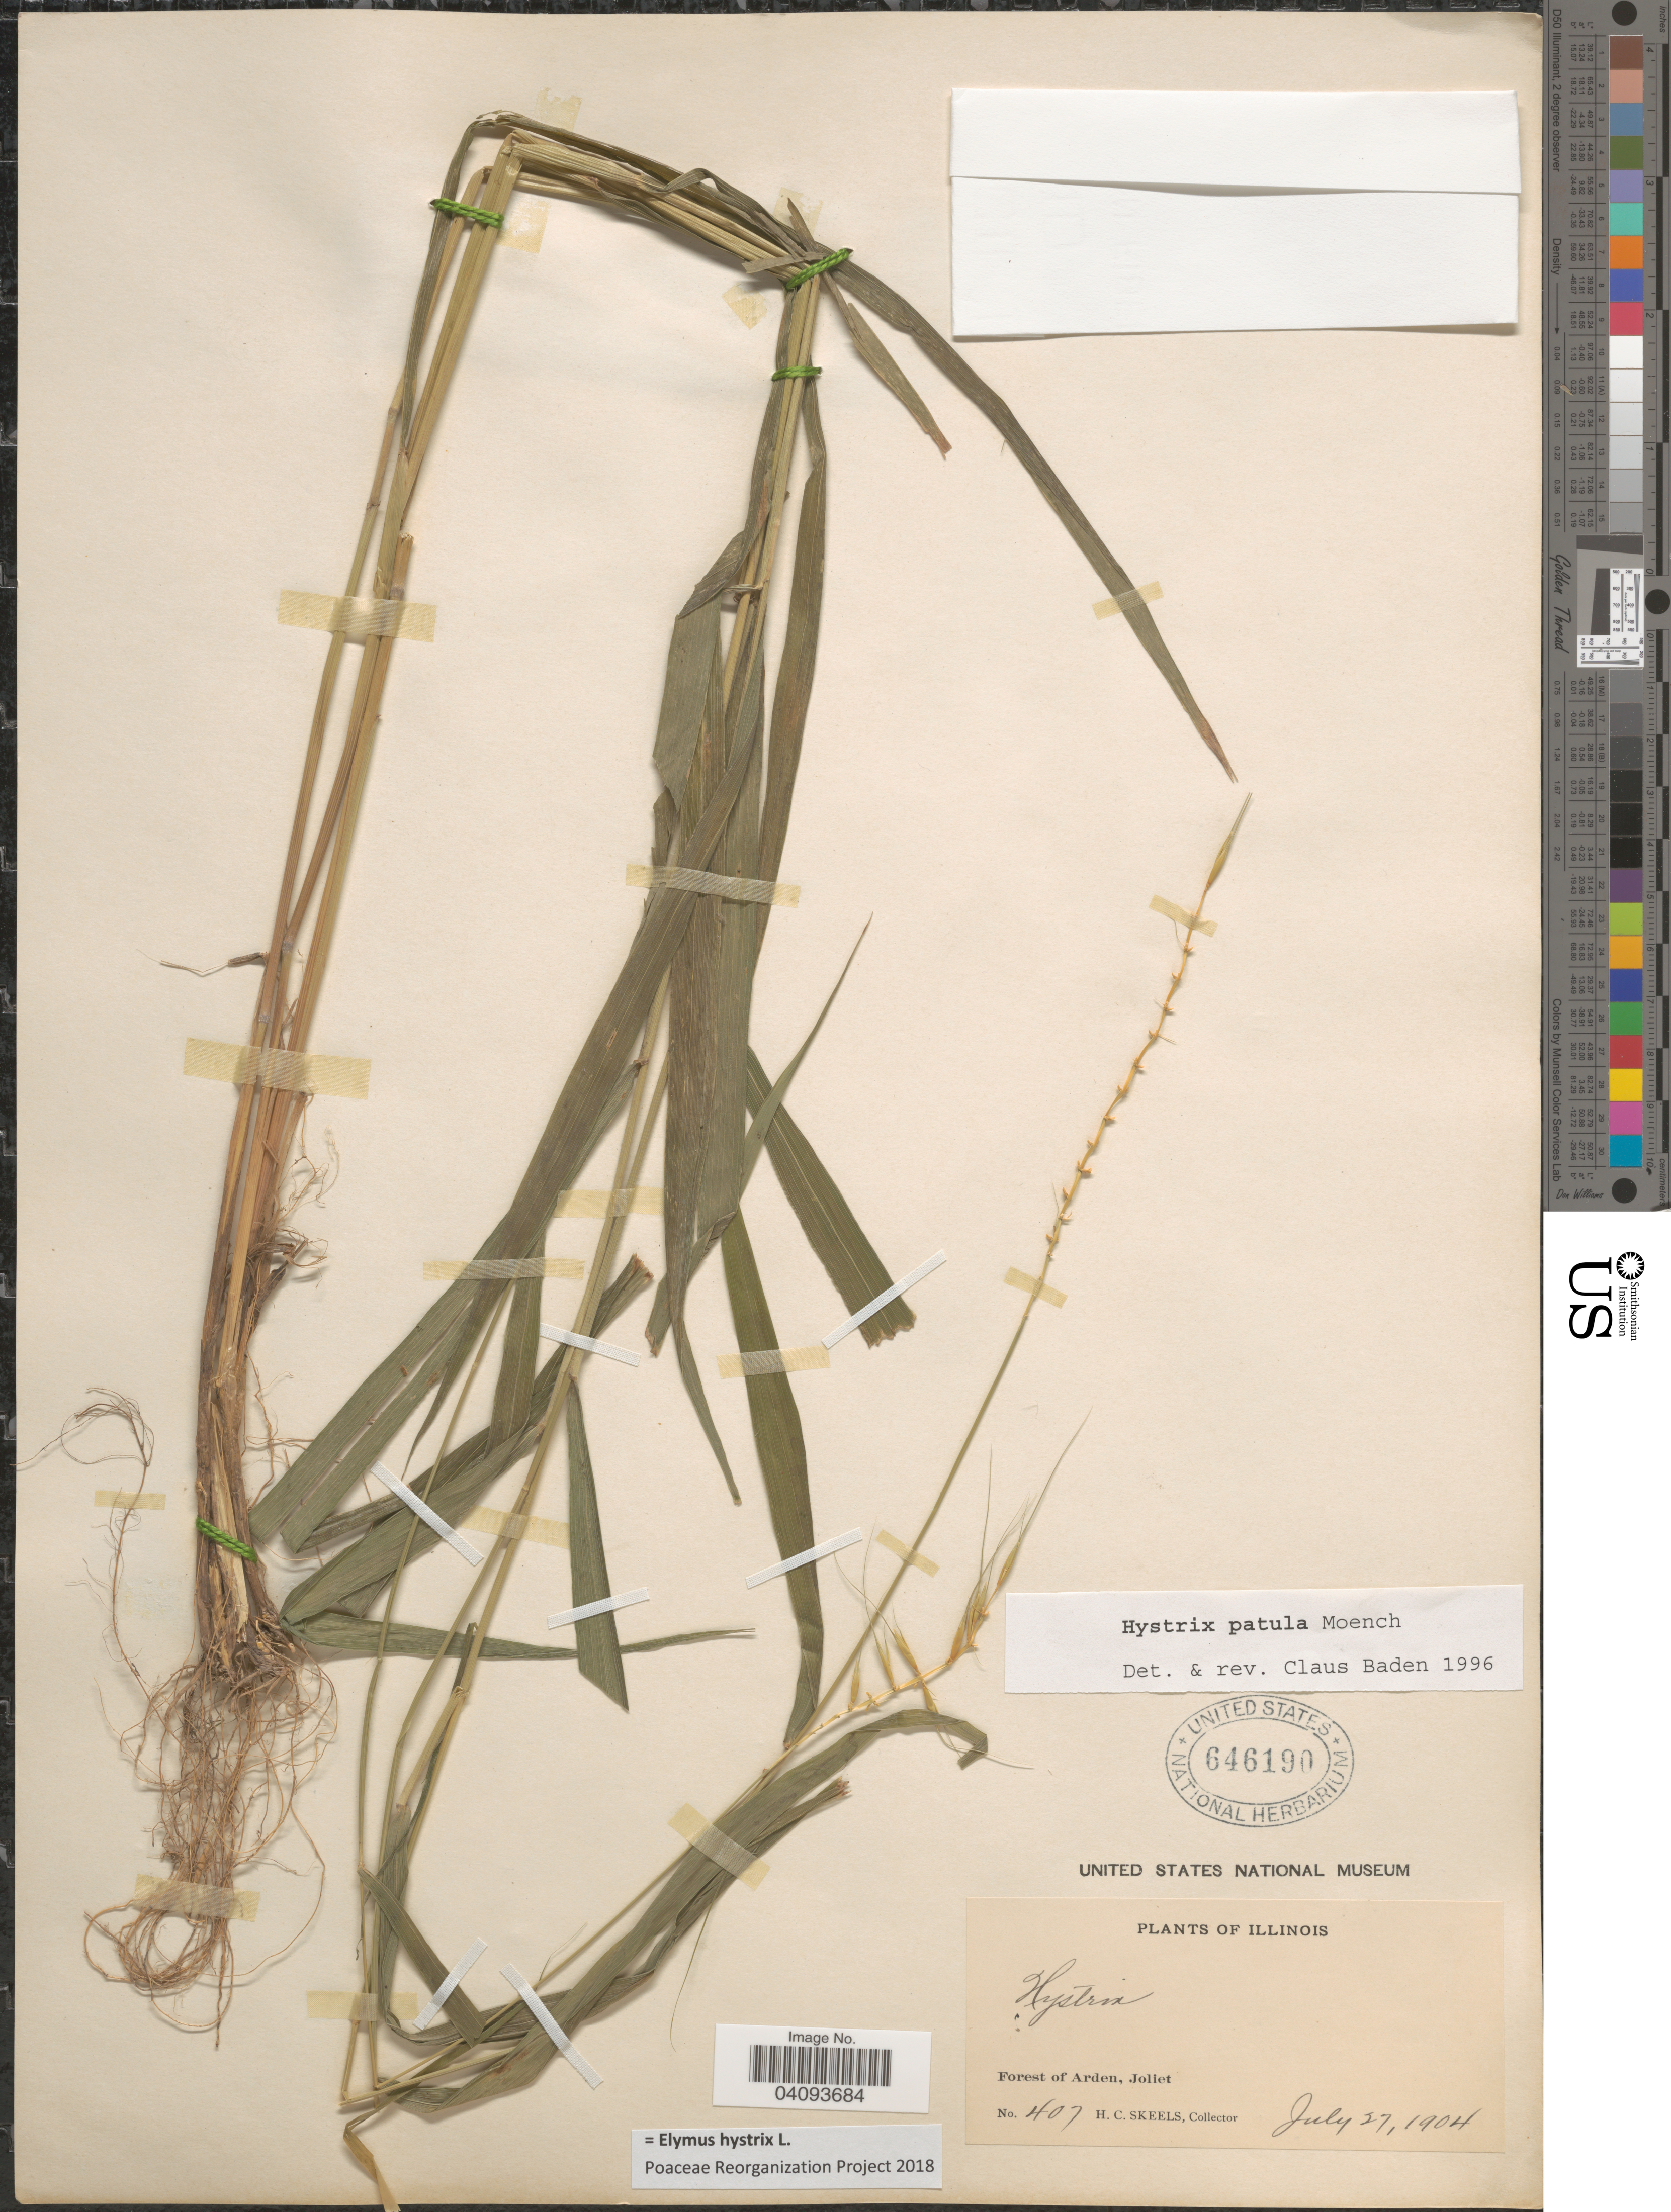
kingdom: Plantae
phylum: Tracheophyta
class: Liliopsida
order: Poales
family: Poaceae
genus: Elymus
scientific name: Elymus hystrix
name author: L.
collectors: H. Skeels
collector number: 407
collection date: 1904-07-27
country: United States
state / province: Illinois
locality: Forest of Arden, Joliet.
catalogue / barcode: US 646190